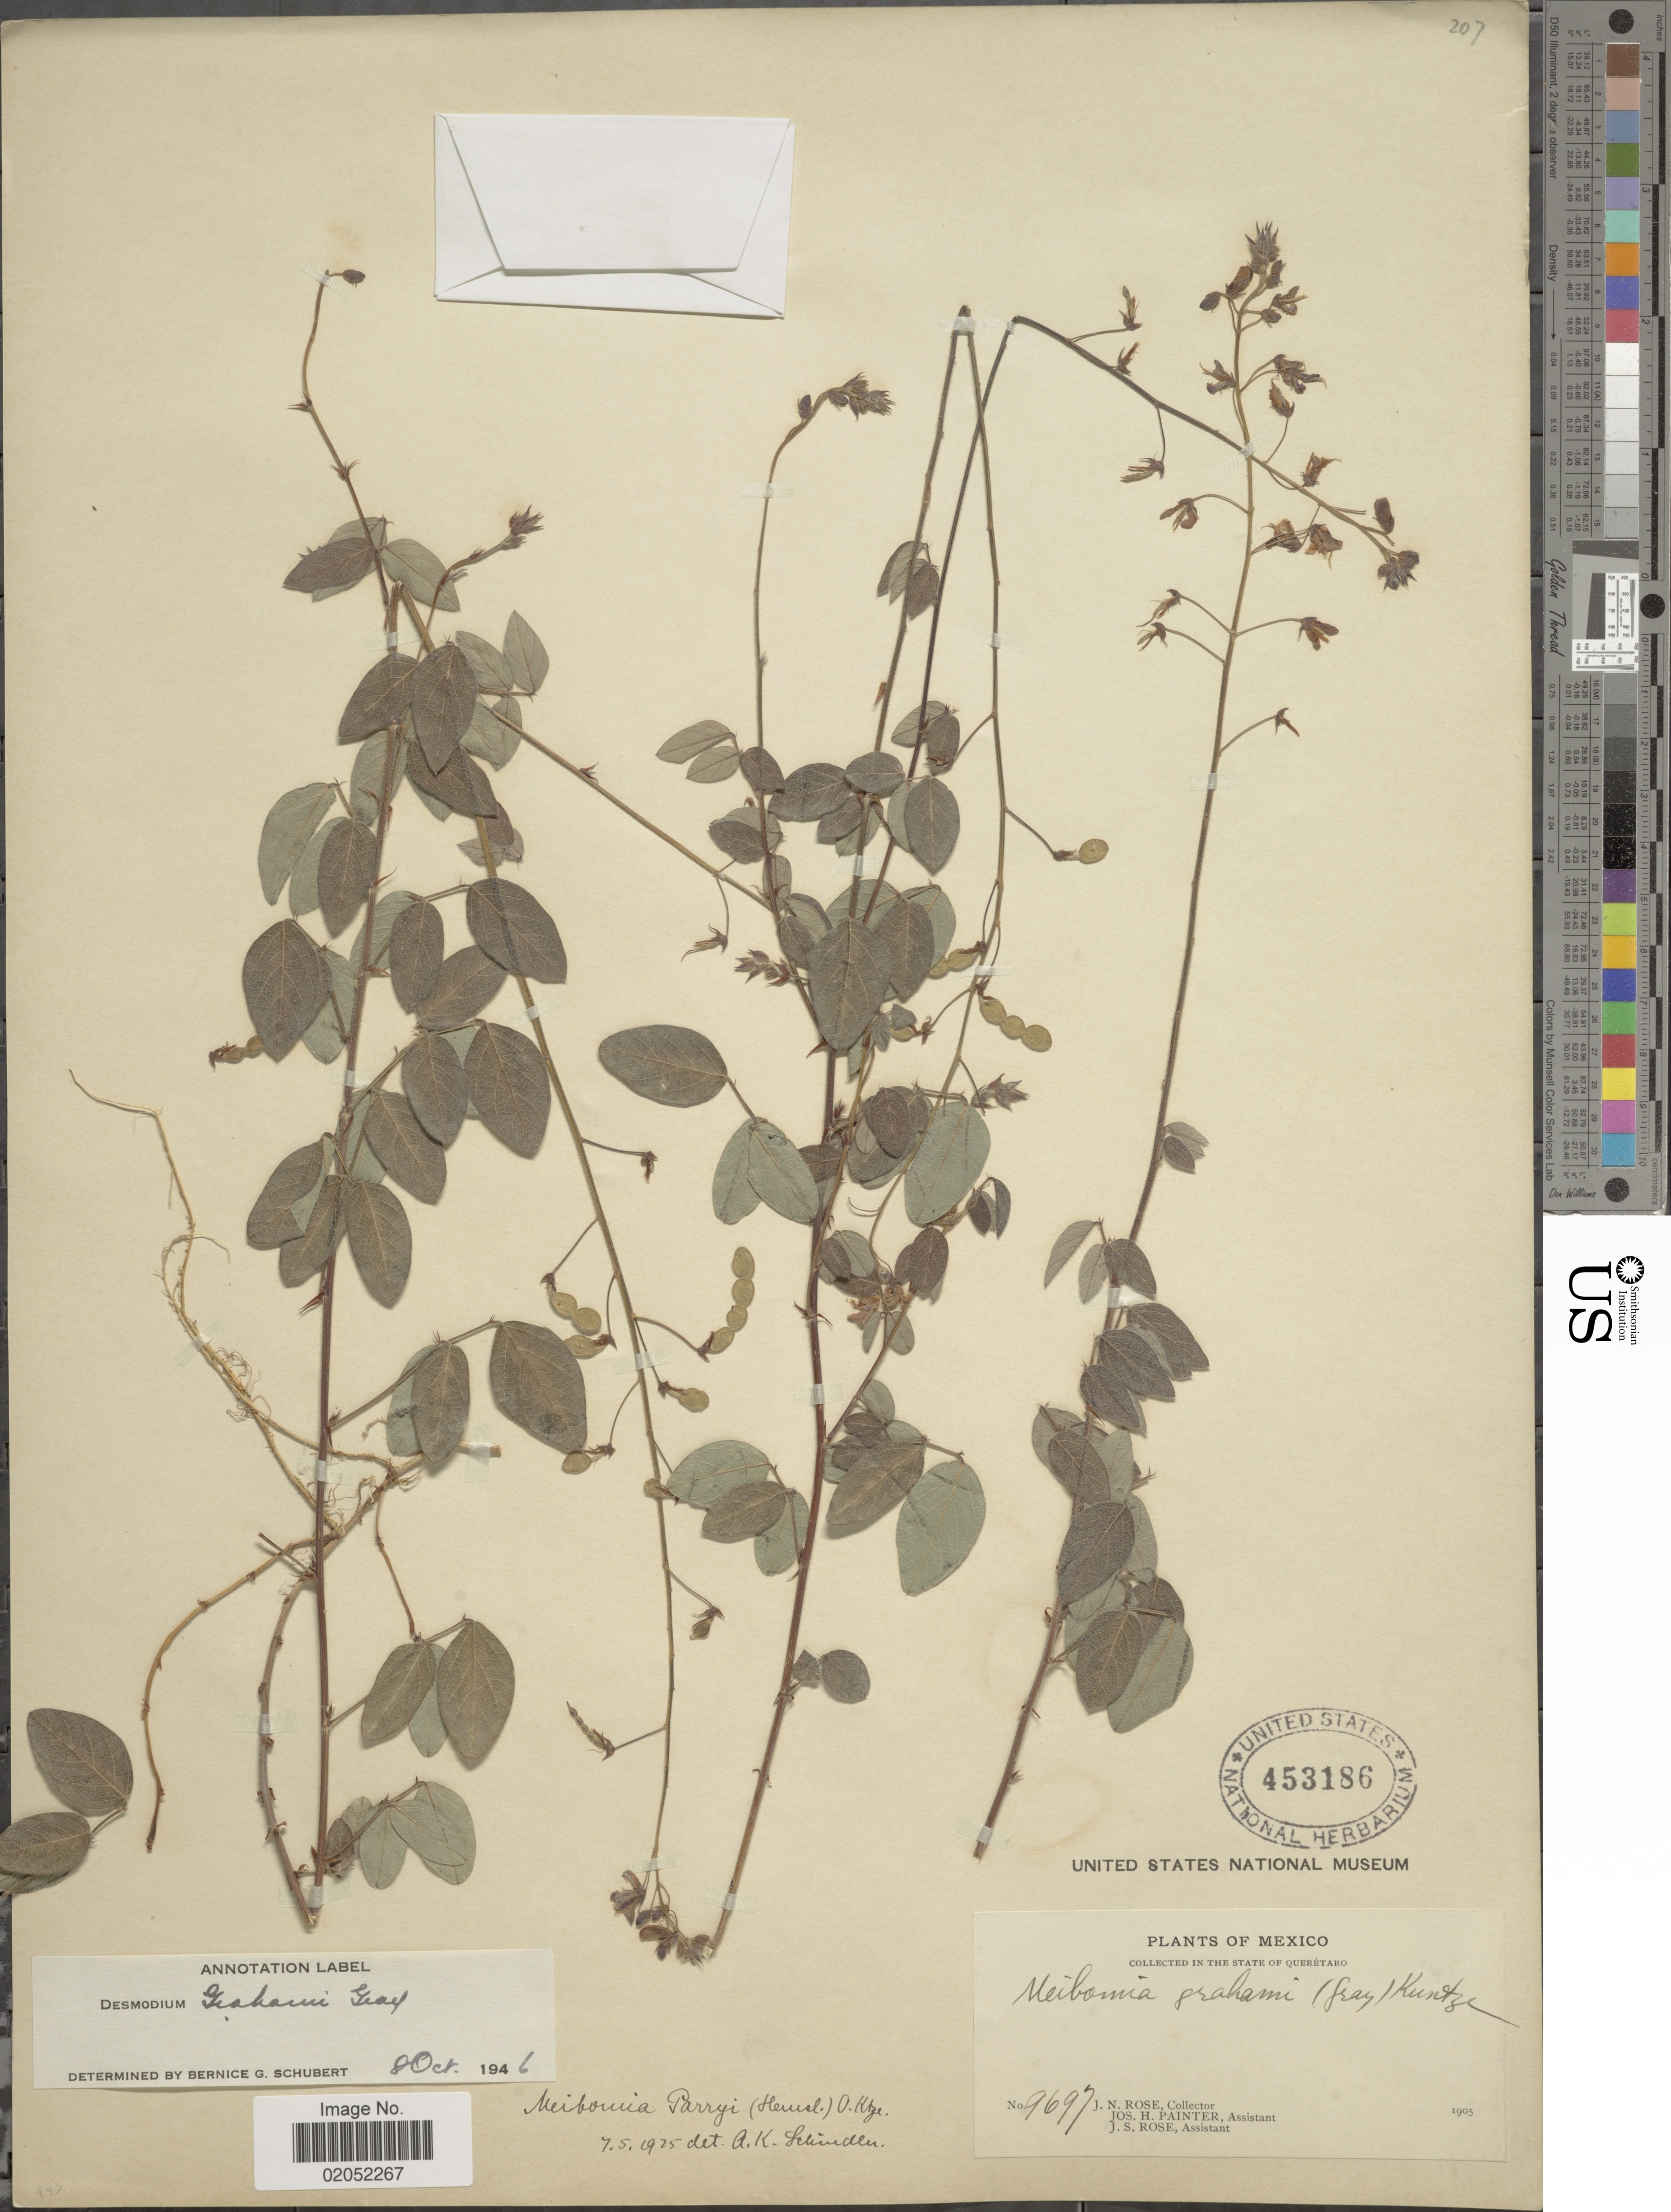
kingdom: Plantae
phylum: Tracheophyta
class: Magnoliopsida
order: Fabales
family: Fabaceae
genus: Desmodium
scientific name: Desmodium grahamii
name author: A. Gray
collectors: J. N. Rose, J. H. Painter & J. S. Rose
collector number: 9697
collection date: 1905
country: Mexico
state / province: Querétaro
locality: Mexico. State of Queretaro.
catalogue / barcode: US 453186